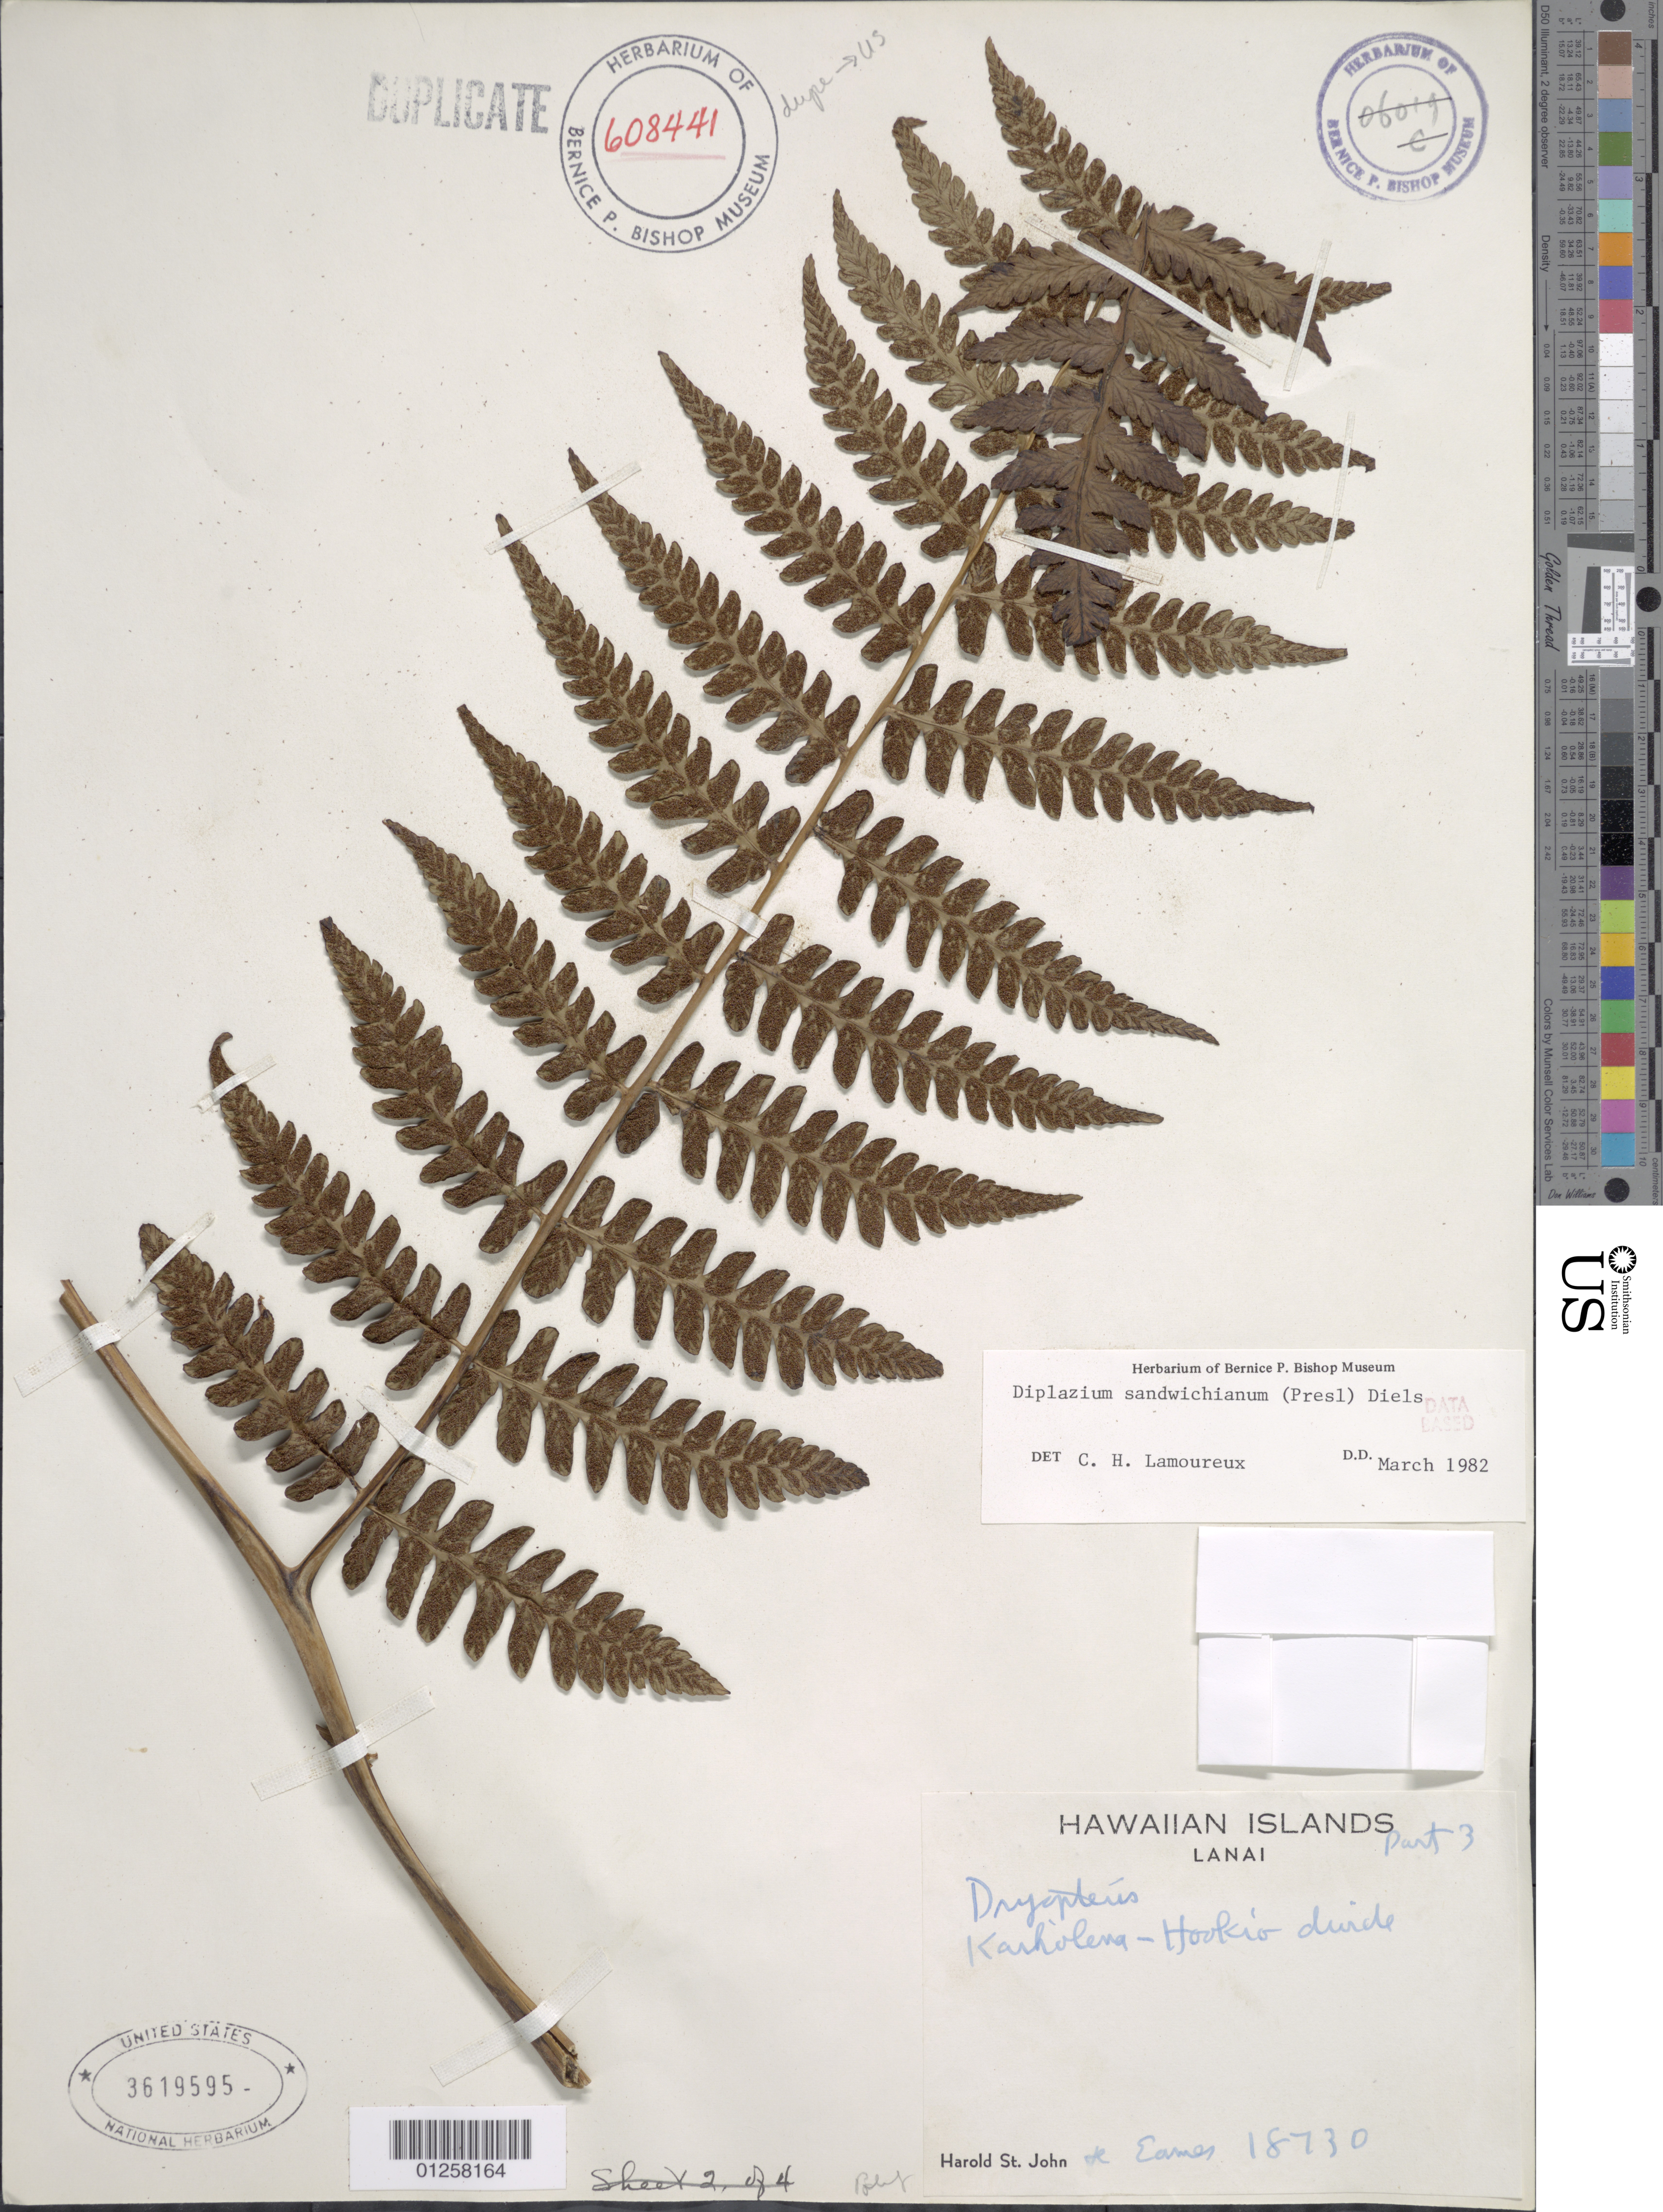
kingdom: Plantae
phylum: Tracheophyta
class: Polypodiopsida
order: Polypodiales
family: Athyriaceae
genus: Diplazium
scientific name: Diplazium sandwichianum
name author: (C. Presl) Diels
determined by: Lamoureux, C. H.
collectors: H. St. John et al.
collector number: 18730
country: United States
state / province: Hawaii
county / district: Maui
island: Lanai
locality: Kaiholena-Hookio divide.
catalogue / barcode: US 3619595